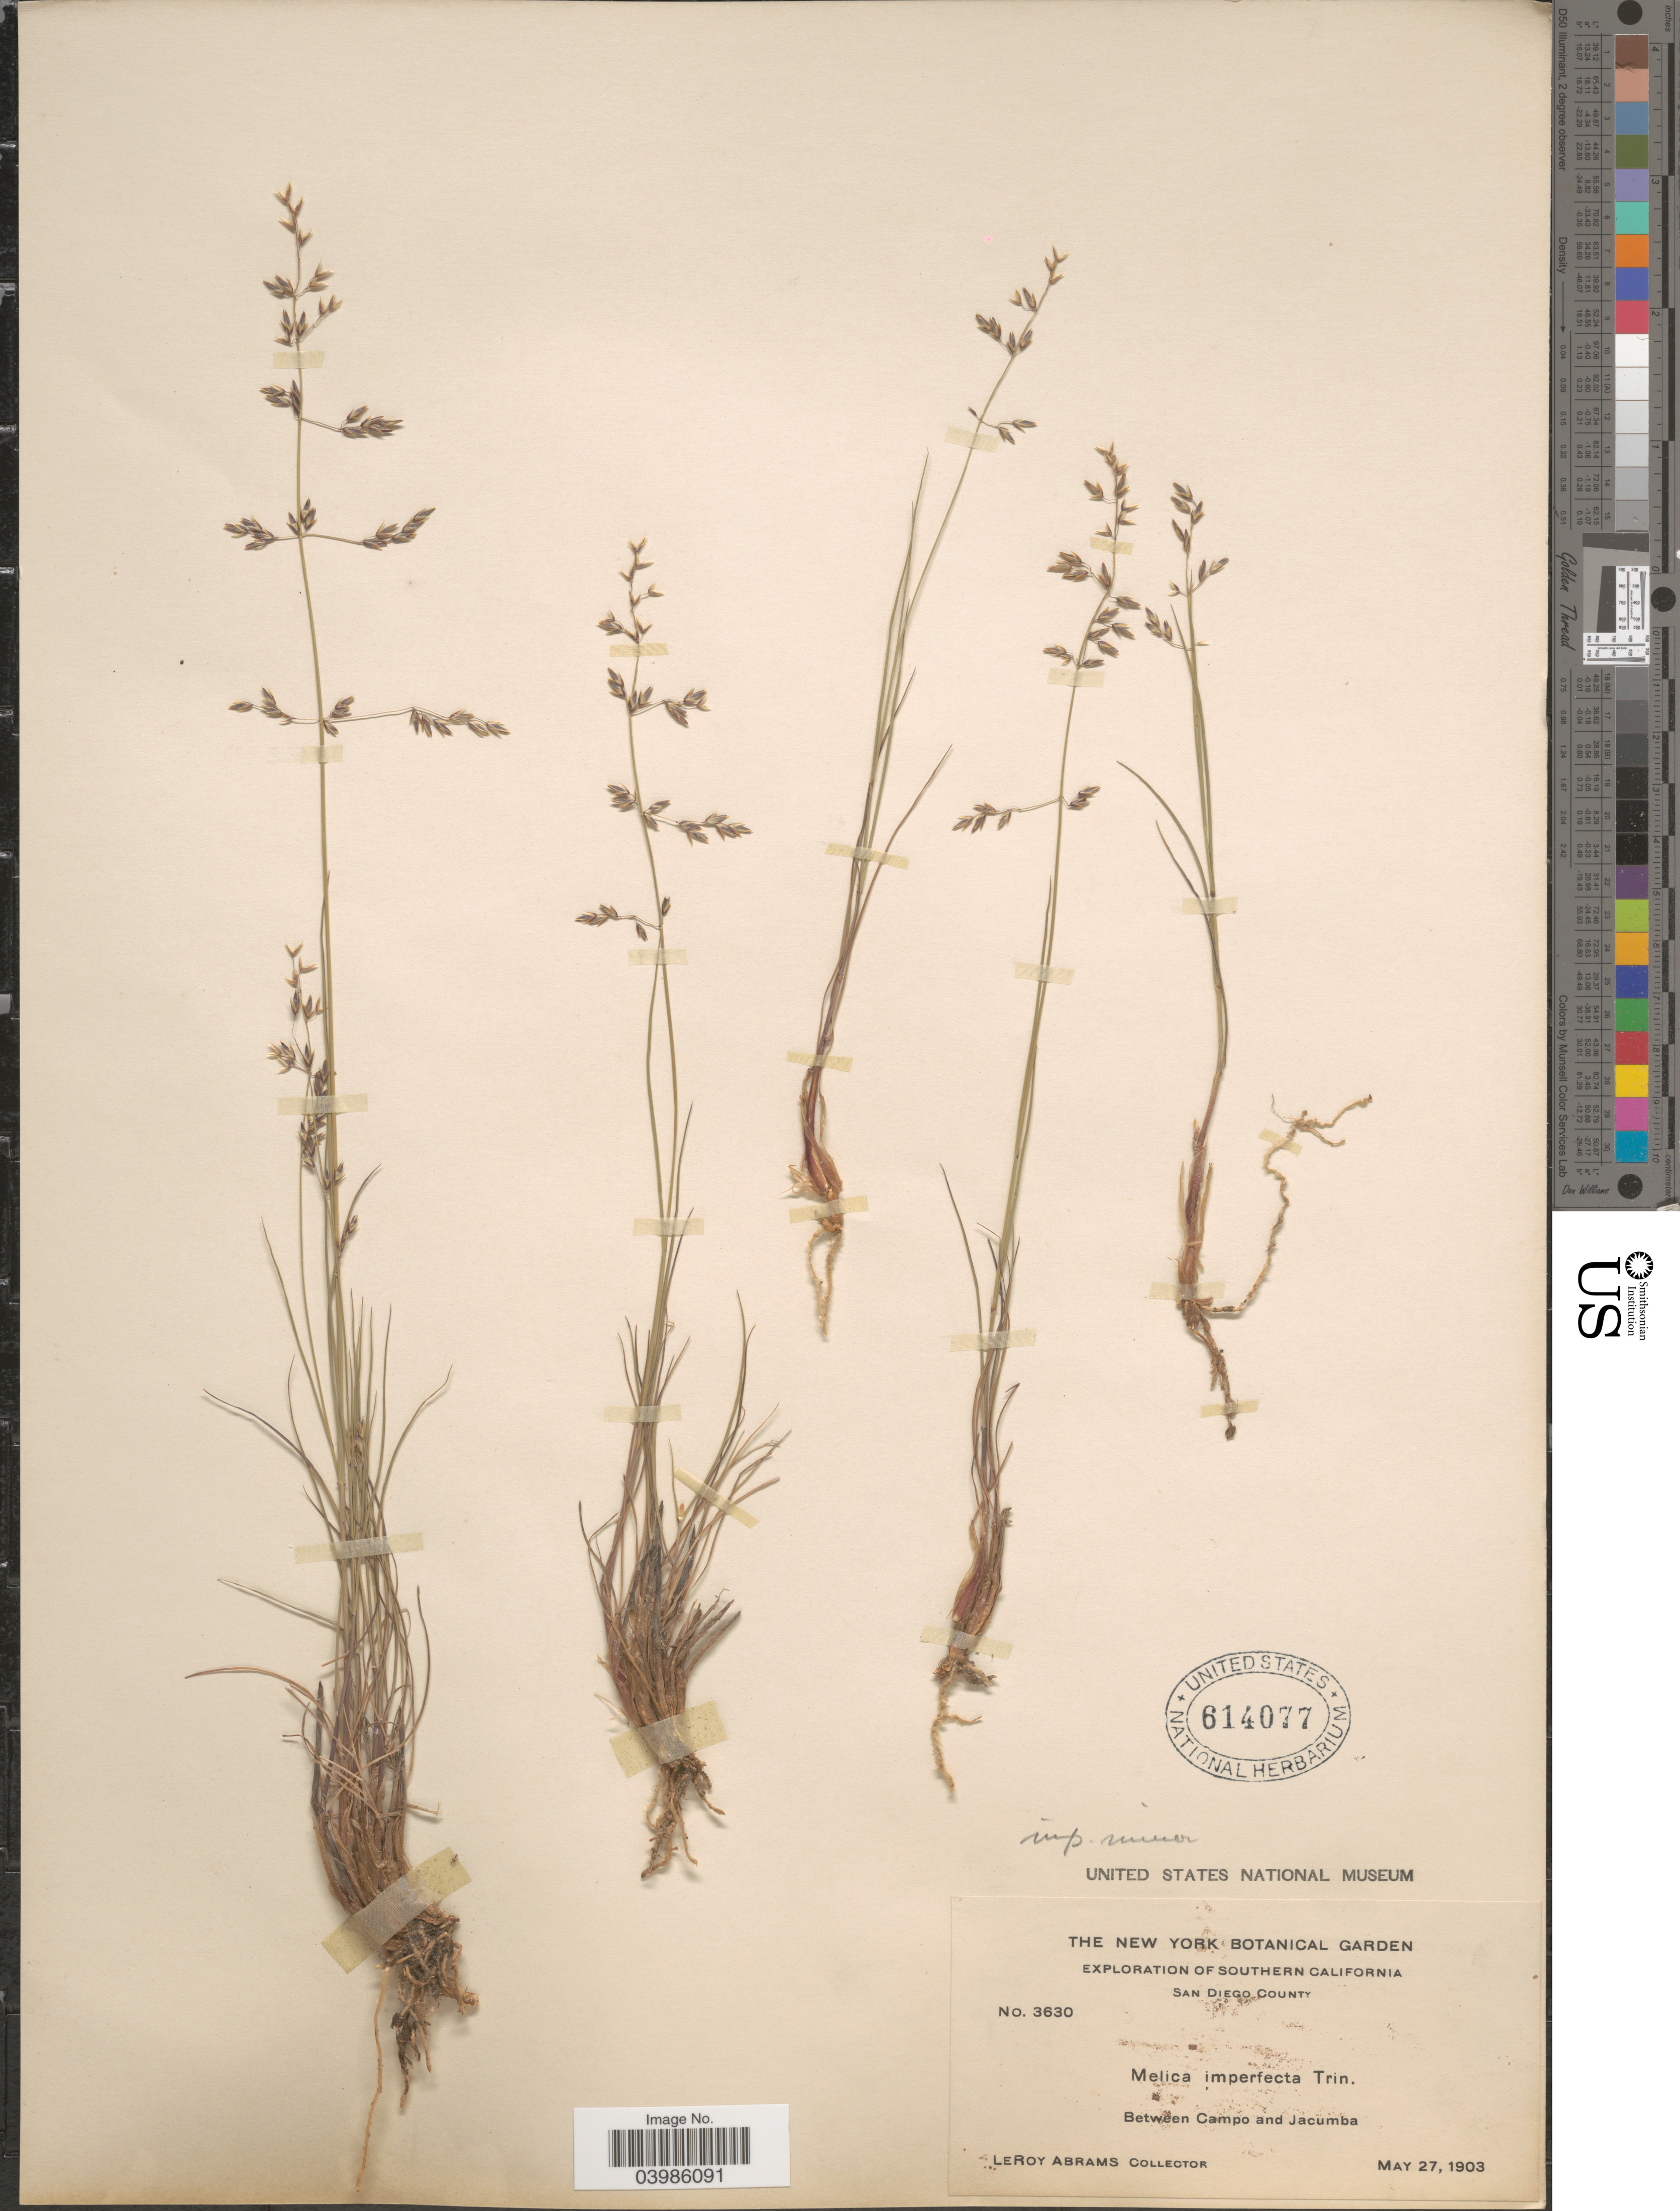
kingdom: Plantae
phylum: Tracheophyta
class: Liliopsida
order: Poales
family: Poaceae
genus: Melica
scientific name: Melica imperfecta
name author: Trin.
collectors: L. Abrams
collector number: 3630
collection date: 1903-05-27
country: United States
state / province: California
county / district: San Diego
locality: Southern California. San Diego County. Between Campo and Jacumba.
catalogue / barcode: US 614077